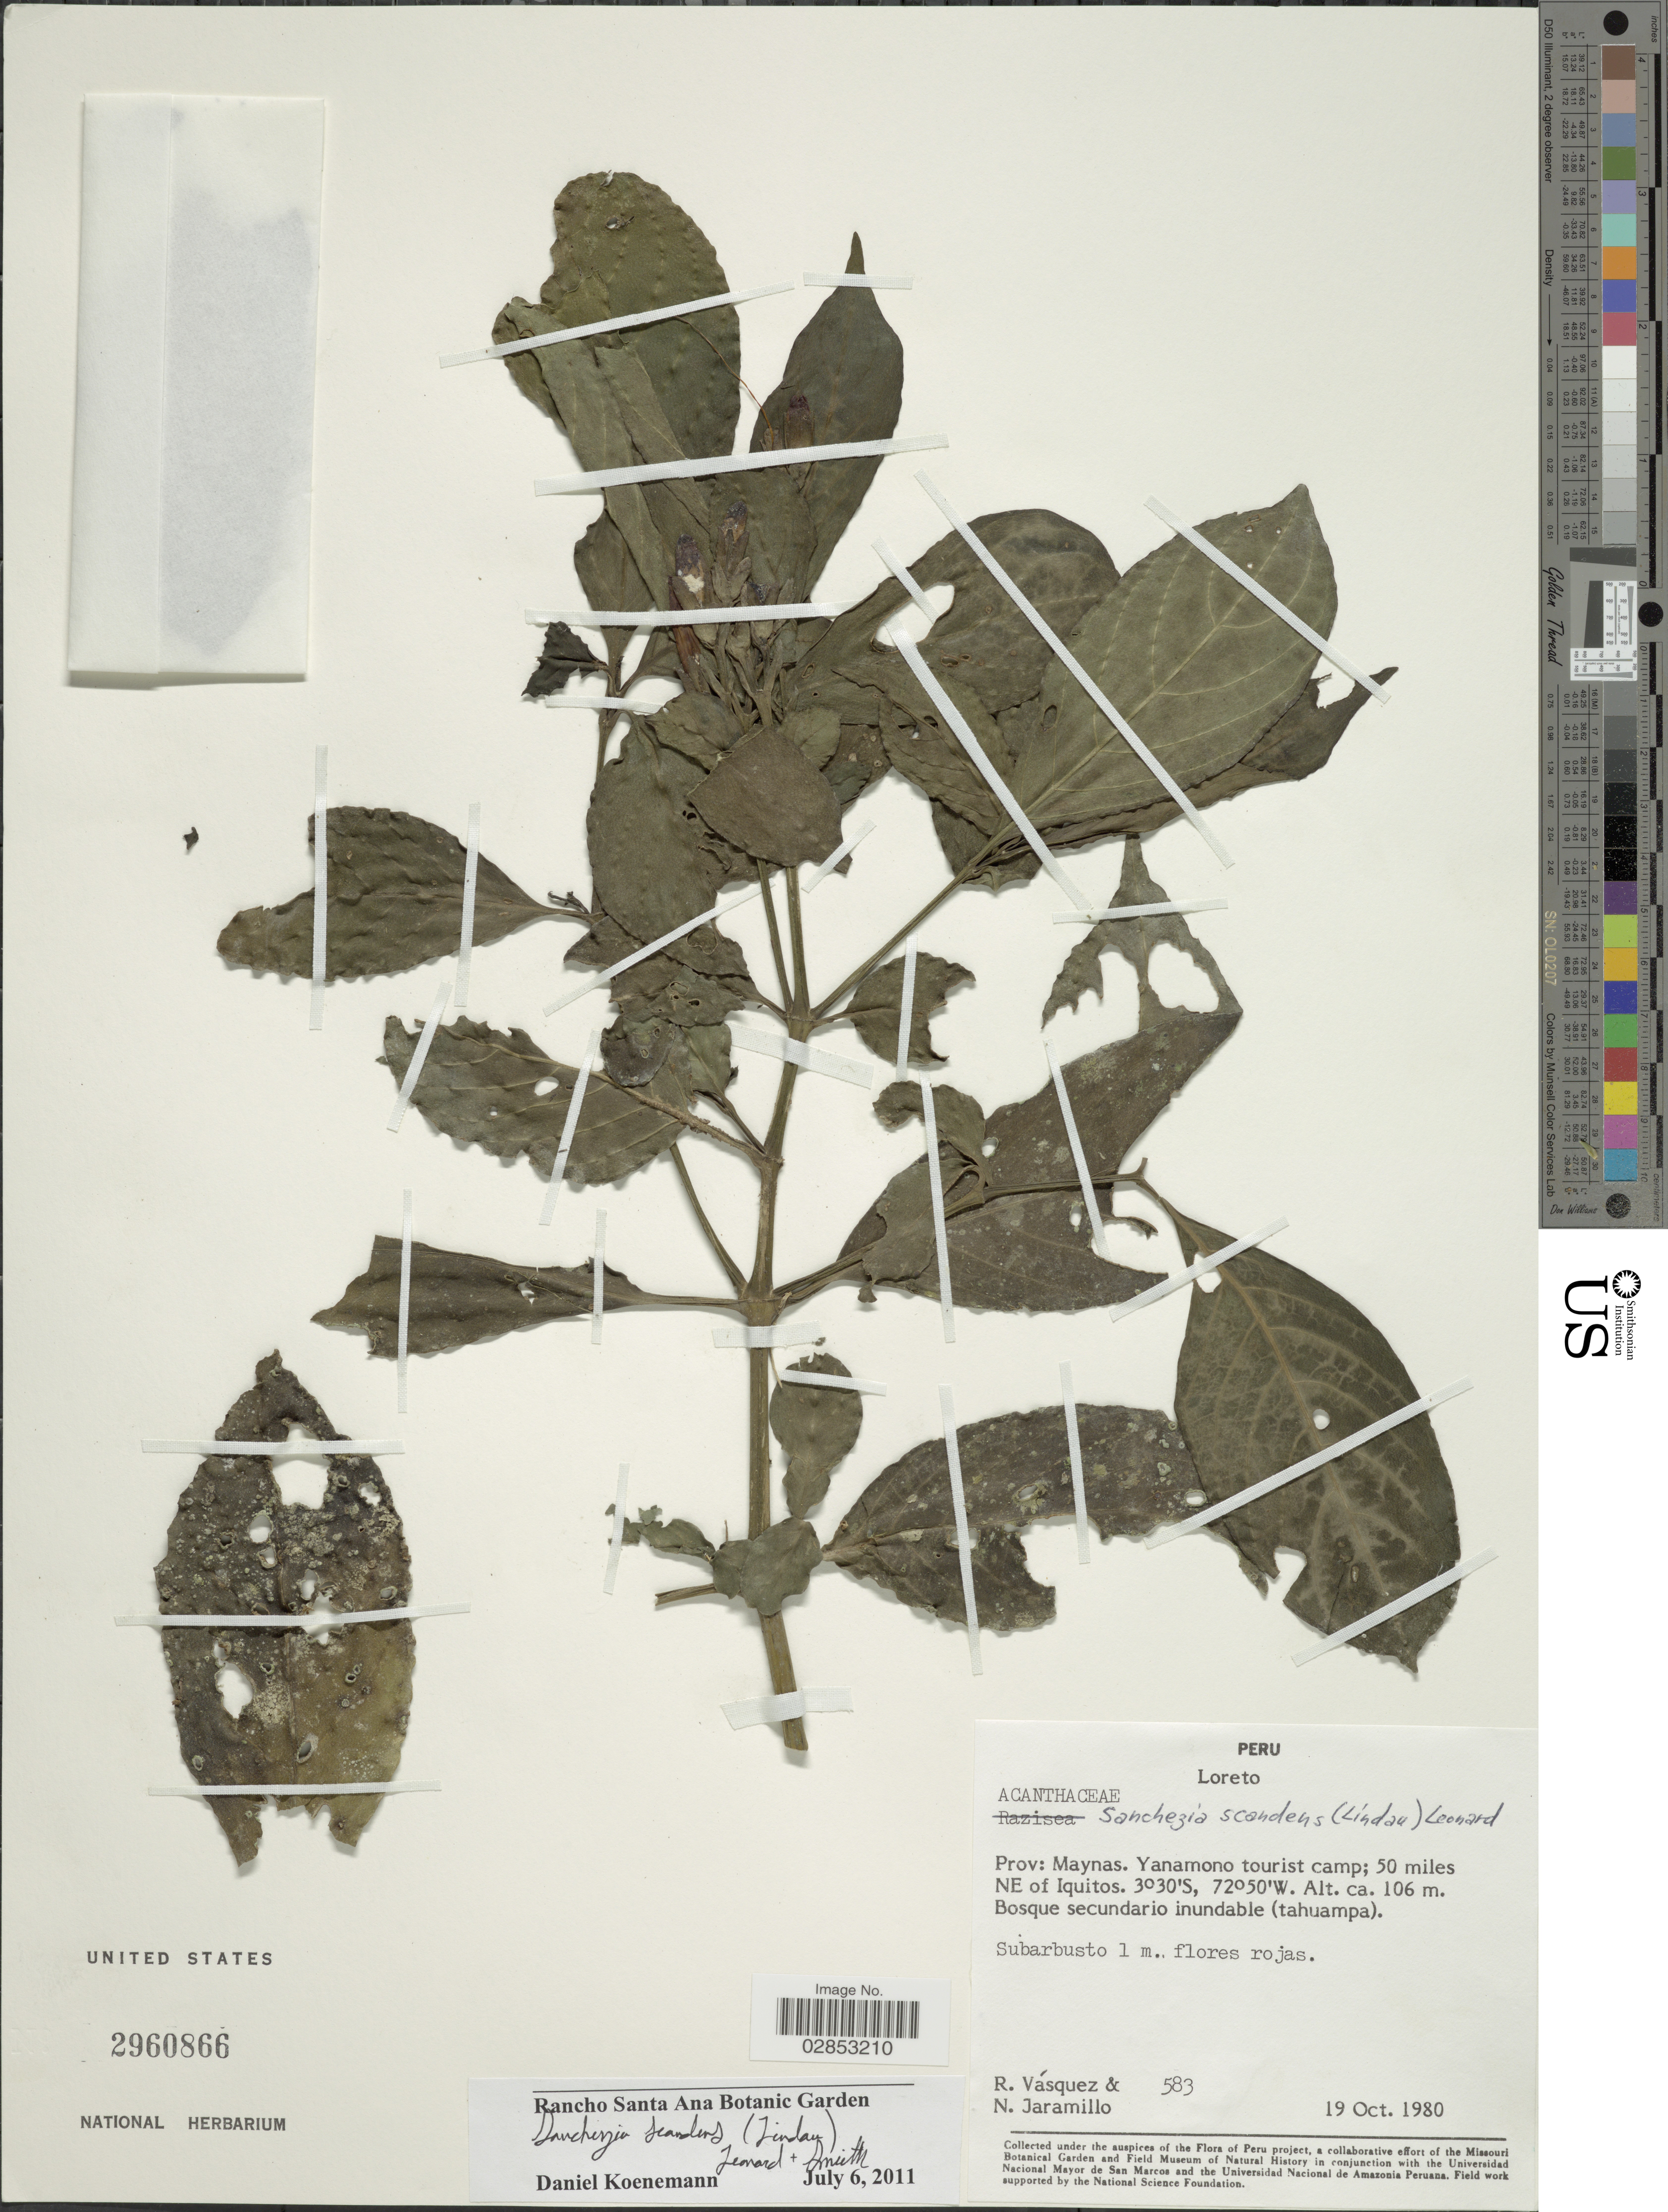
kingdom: Plantae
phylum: Tracheophyta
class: Magnoliopsida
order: Lamiales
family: Acanthaceae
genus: Sanchezia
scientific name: Sanchezia putumayensis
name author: Leonard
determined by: Azevedo, Igor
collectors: R. Vásquez & N. Jaramillo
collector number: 583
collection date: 1980-10-19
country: Peru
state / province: Loreto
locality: Prov: Maynas, Yanamono tourist camp; 50 miles NE of Iquitos.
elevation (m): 106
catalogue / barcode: US 2960866